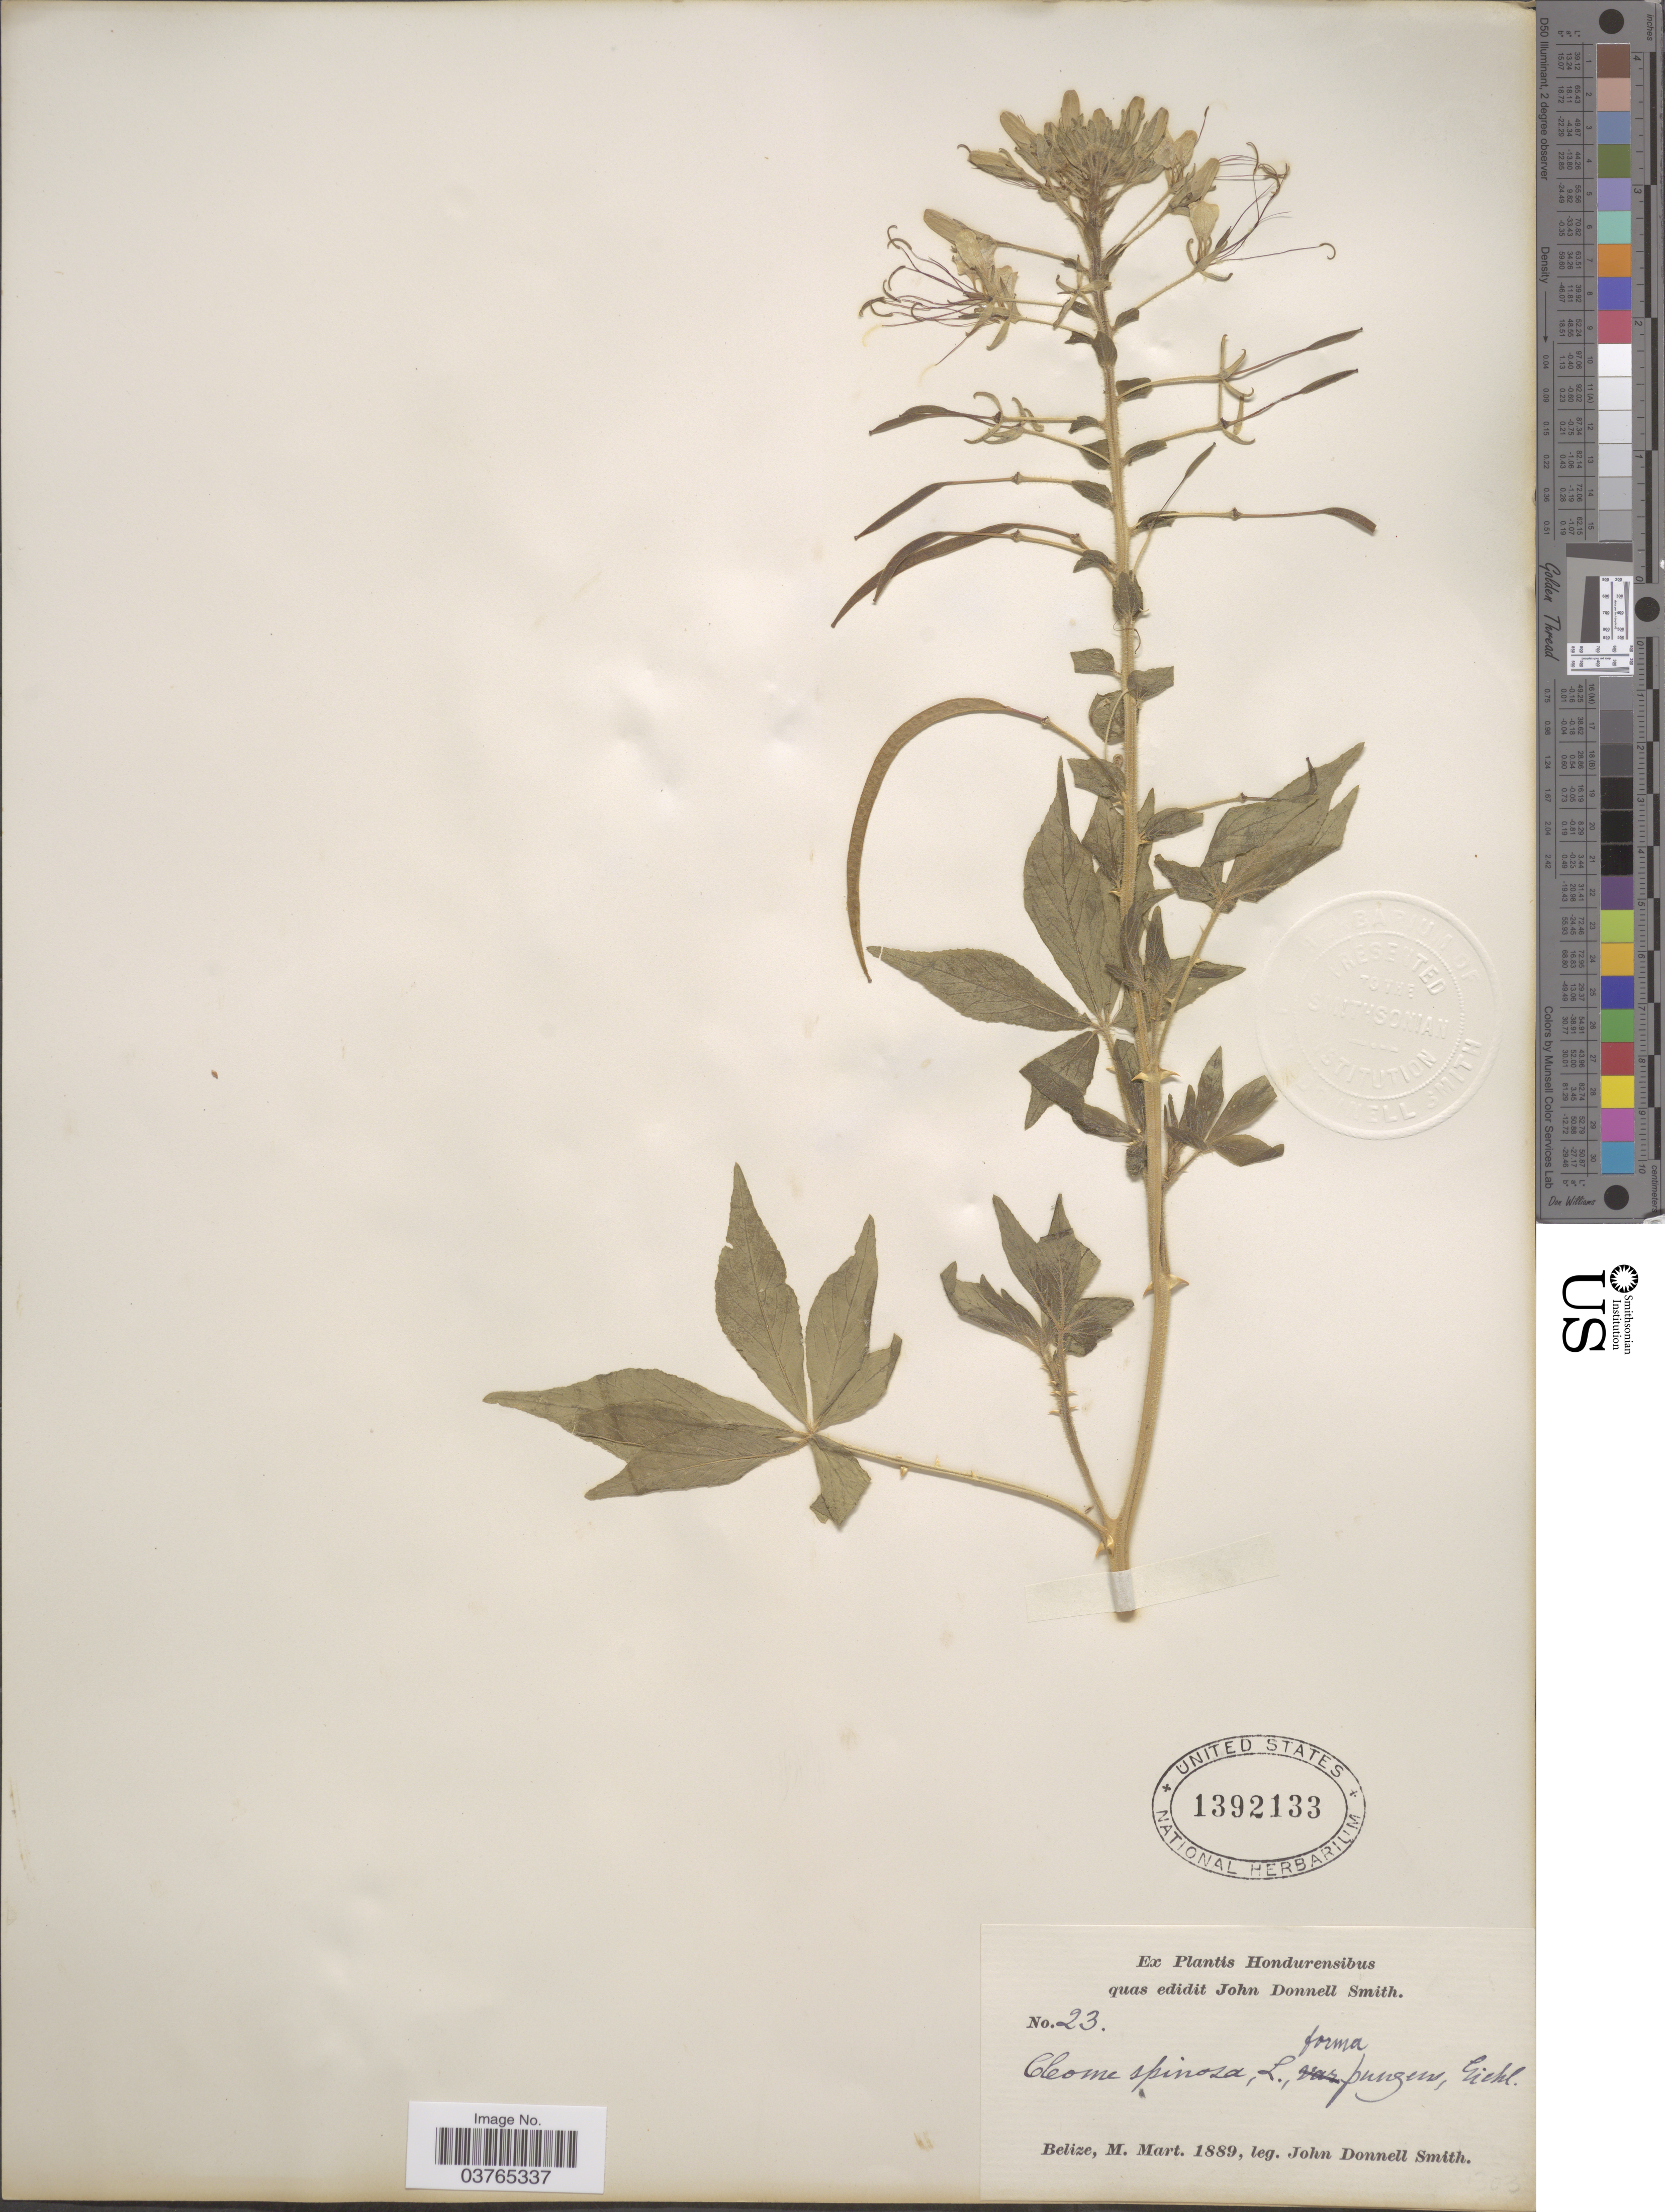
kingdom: Plantae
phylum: Tracheophyta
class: Magnoliopsida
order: Brassicales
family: Cleomaceae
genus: Tarenaya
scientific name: Tarenaya spinosa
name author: (Jacq.) Raf.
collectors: J. Donnell Smith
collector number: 23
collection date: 1889-03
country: Belize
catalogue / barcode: US 1392133